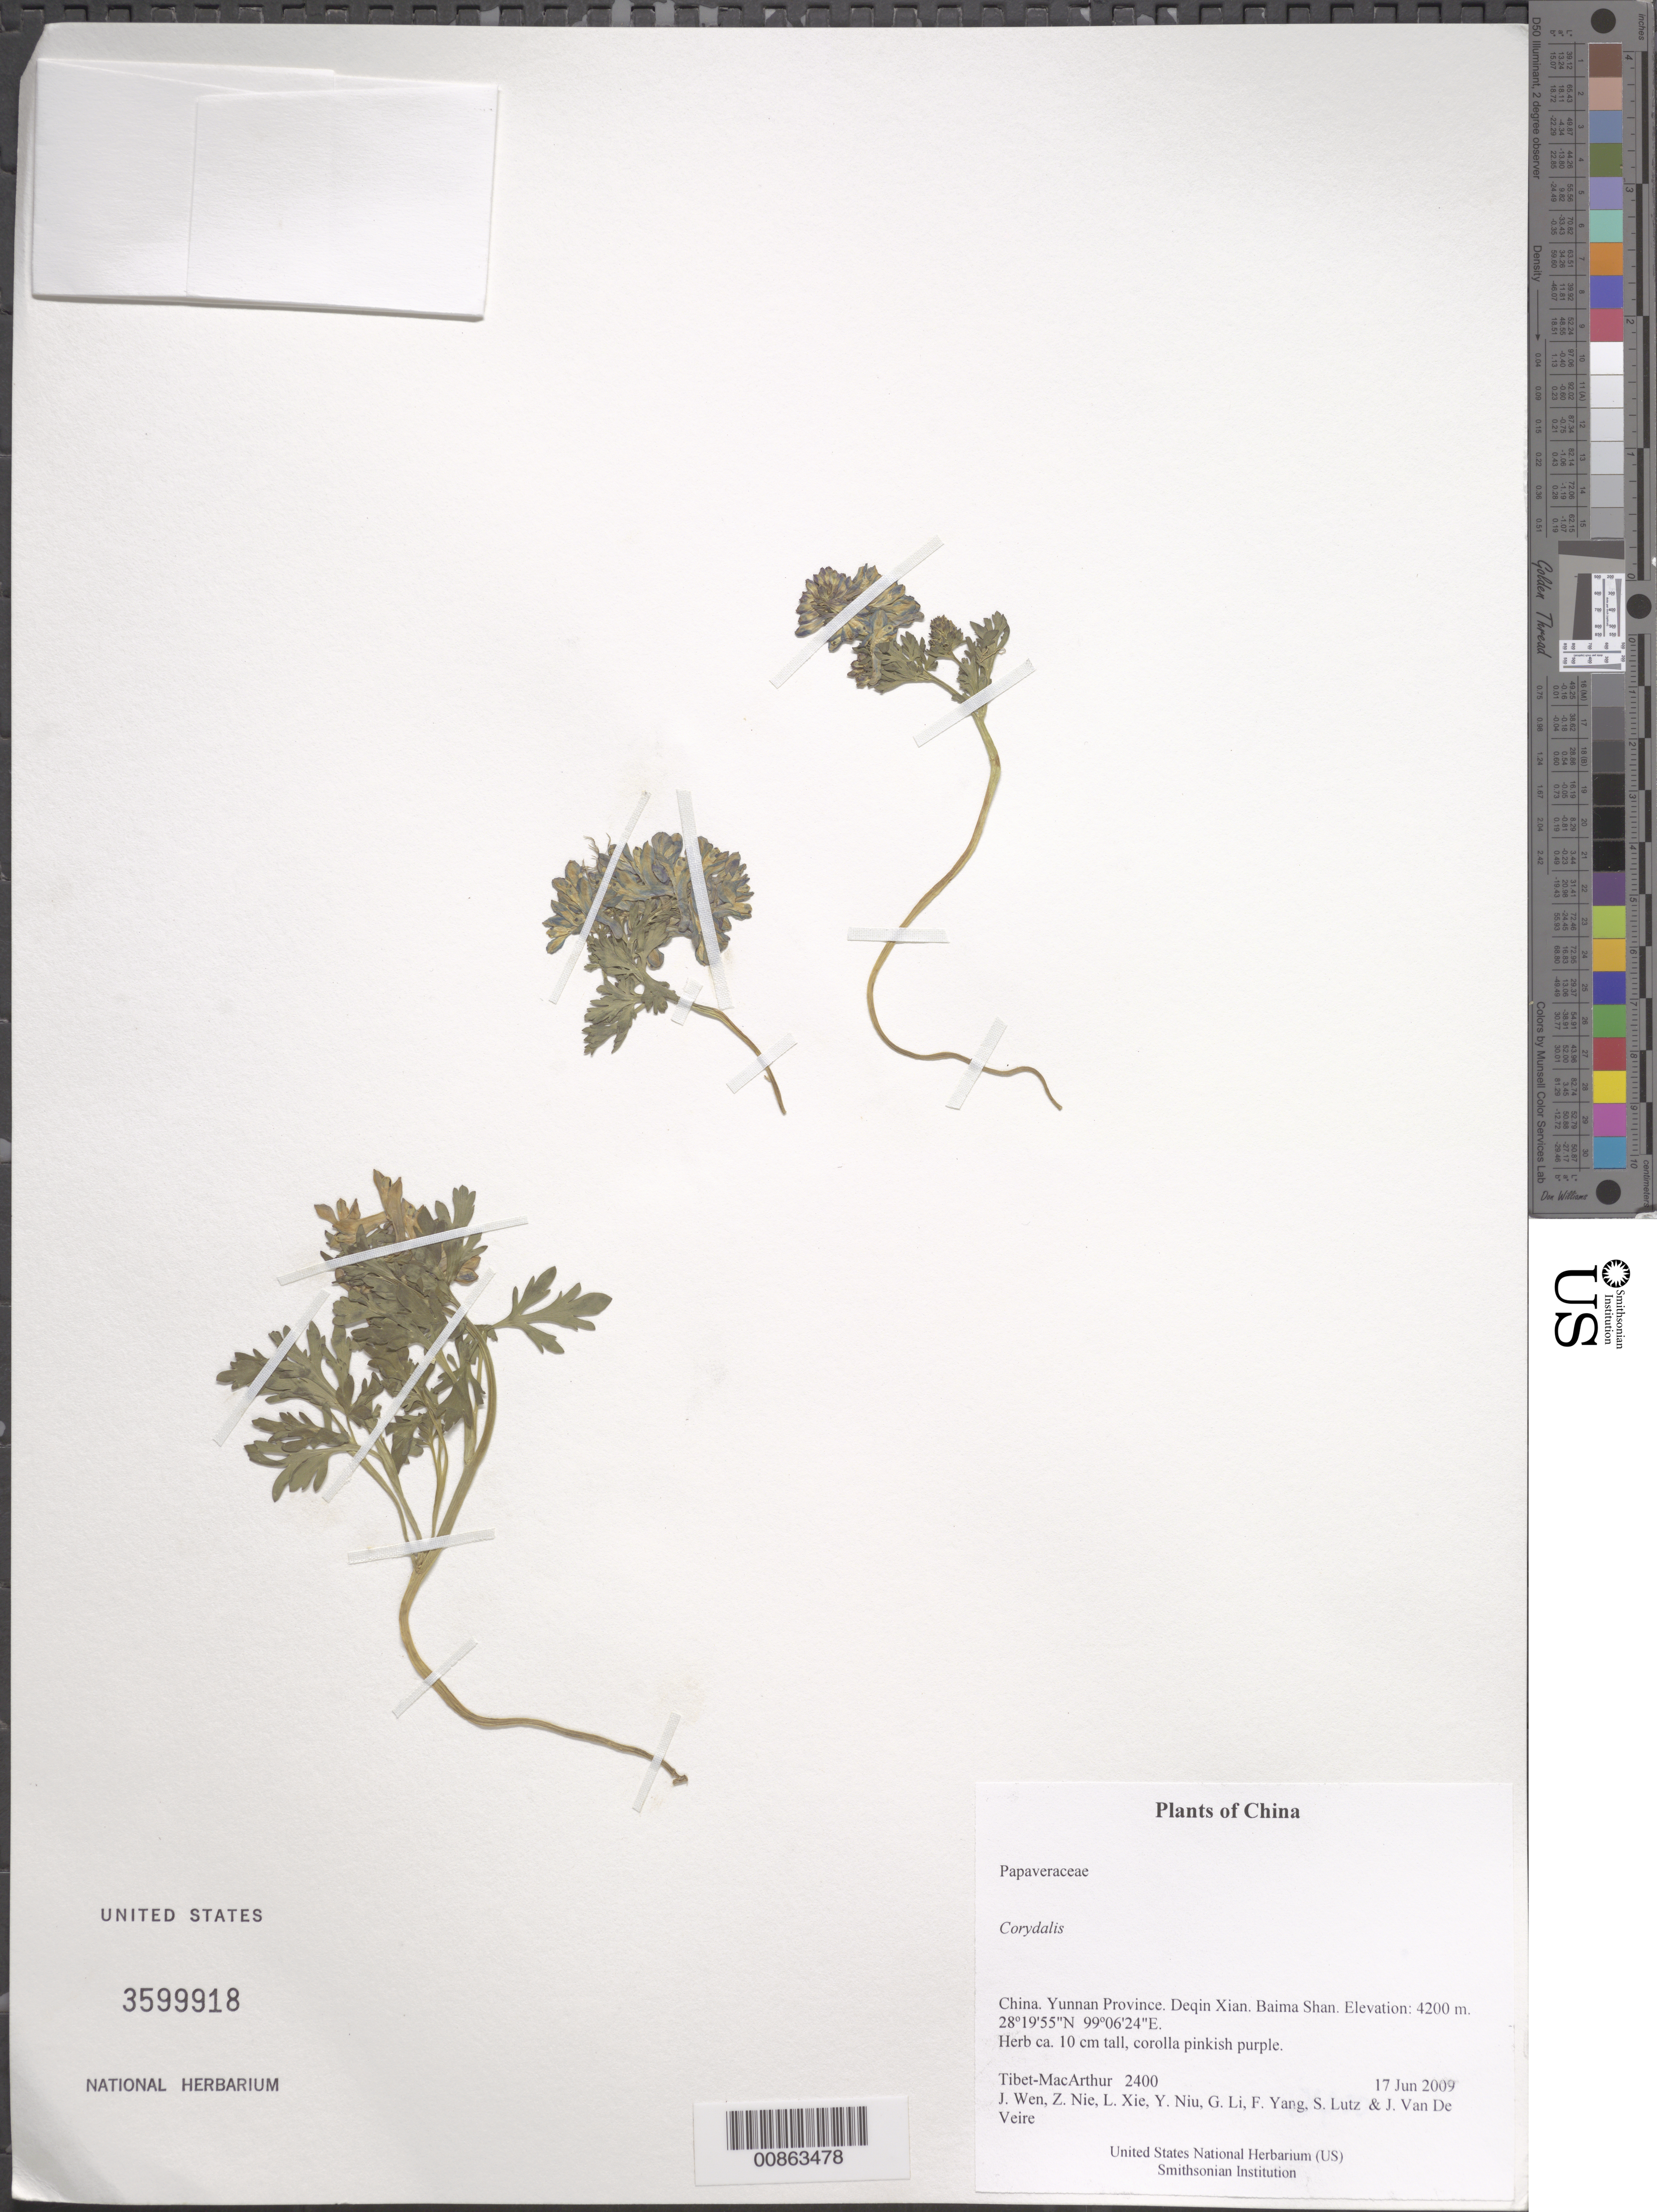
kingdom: Plantae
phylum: Tracheophyta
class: Magnoliopsida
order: Ranunculales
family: Papaveraceae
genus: Corydalis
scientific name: Corydalis sp.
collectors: Tibet-MacArthur, J. Wen, Z. Nie, L. Xie, Y. Niu, G. Li, F. Yang, S. Lutz & J. Van De Veire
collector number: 2400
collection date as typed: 17 Jun 2009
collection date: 2009-06-17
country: China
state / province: Yunnan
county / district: Deqin Xian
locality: Baima Shan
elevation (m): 4200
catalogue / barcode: US 3599918